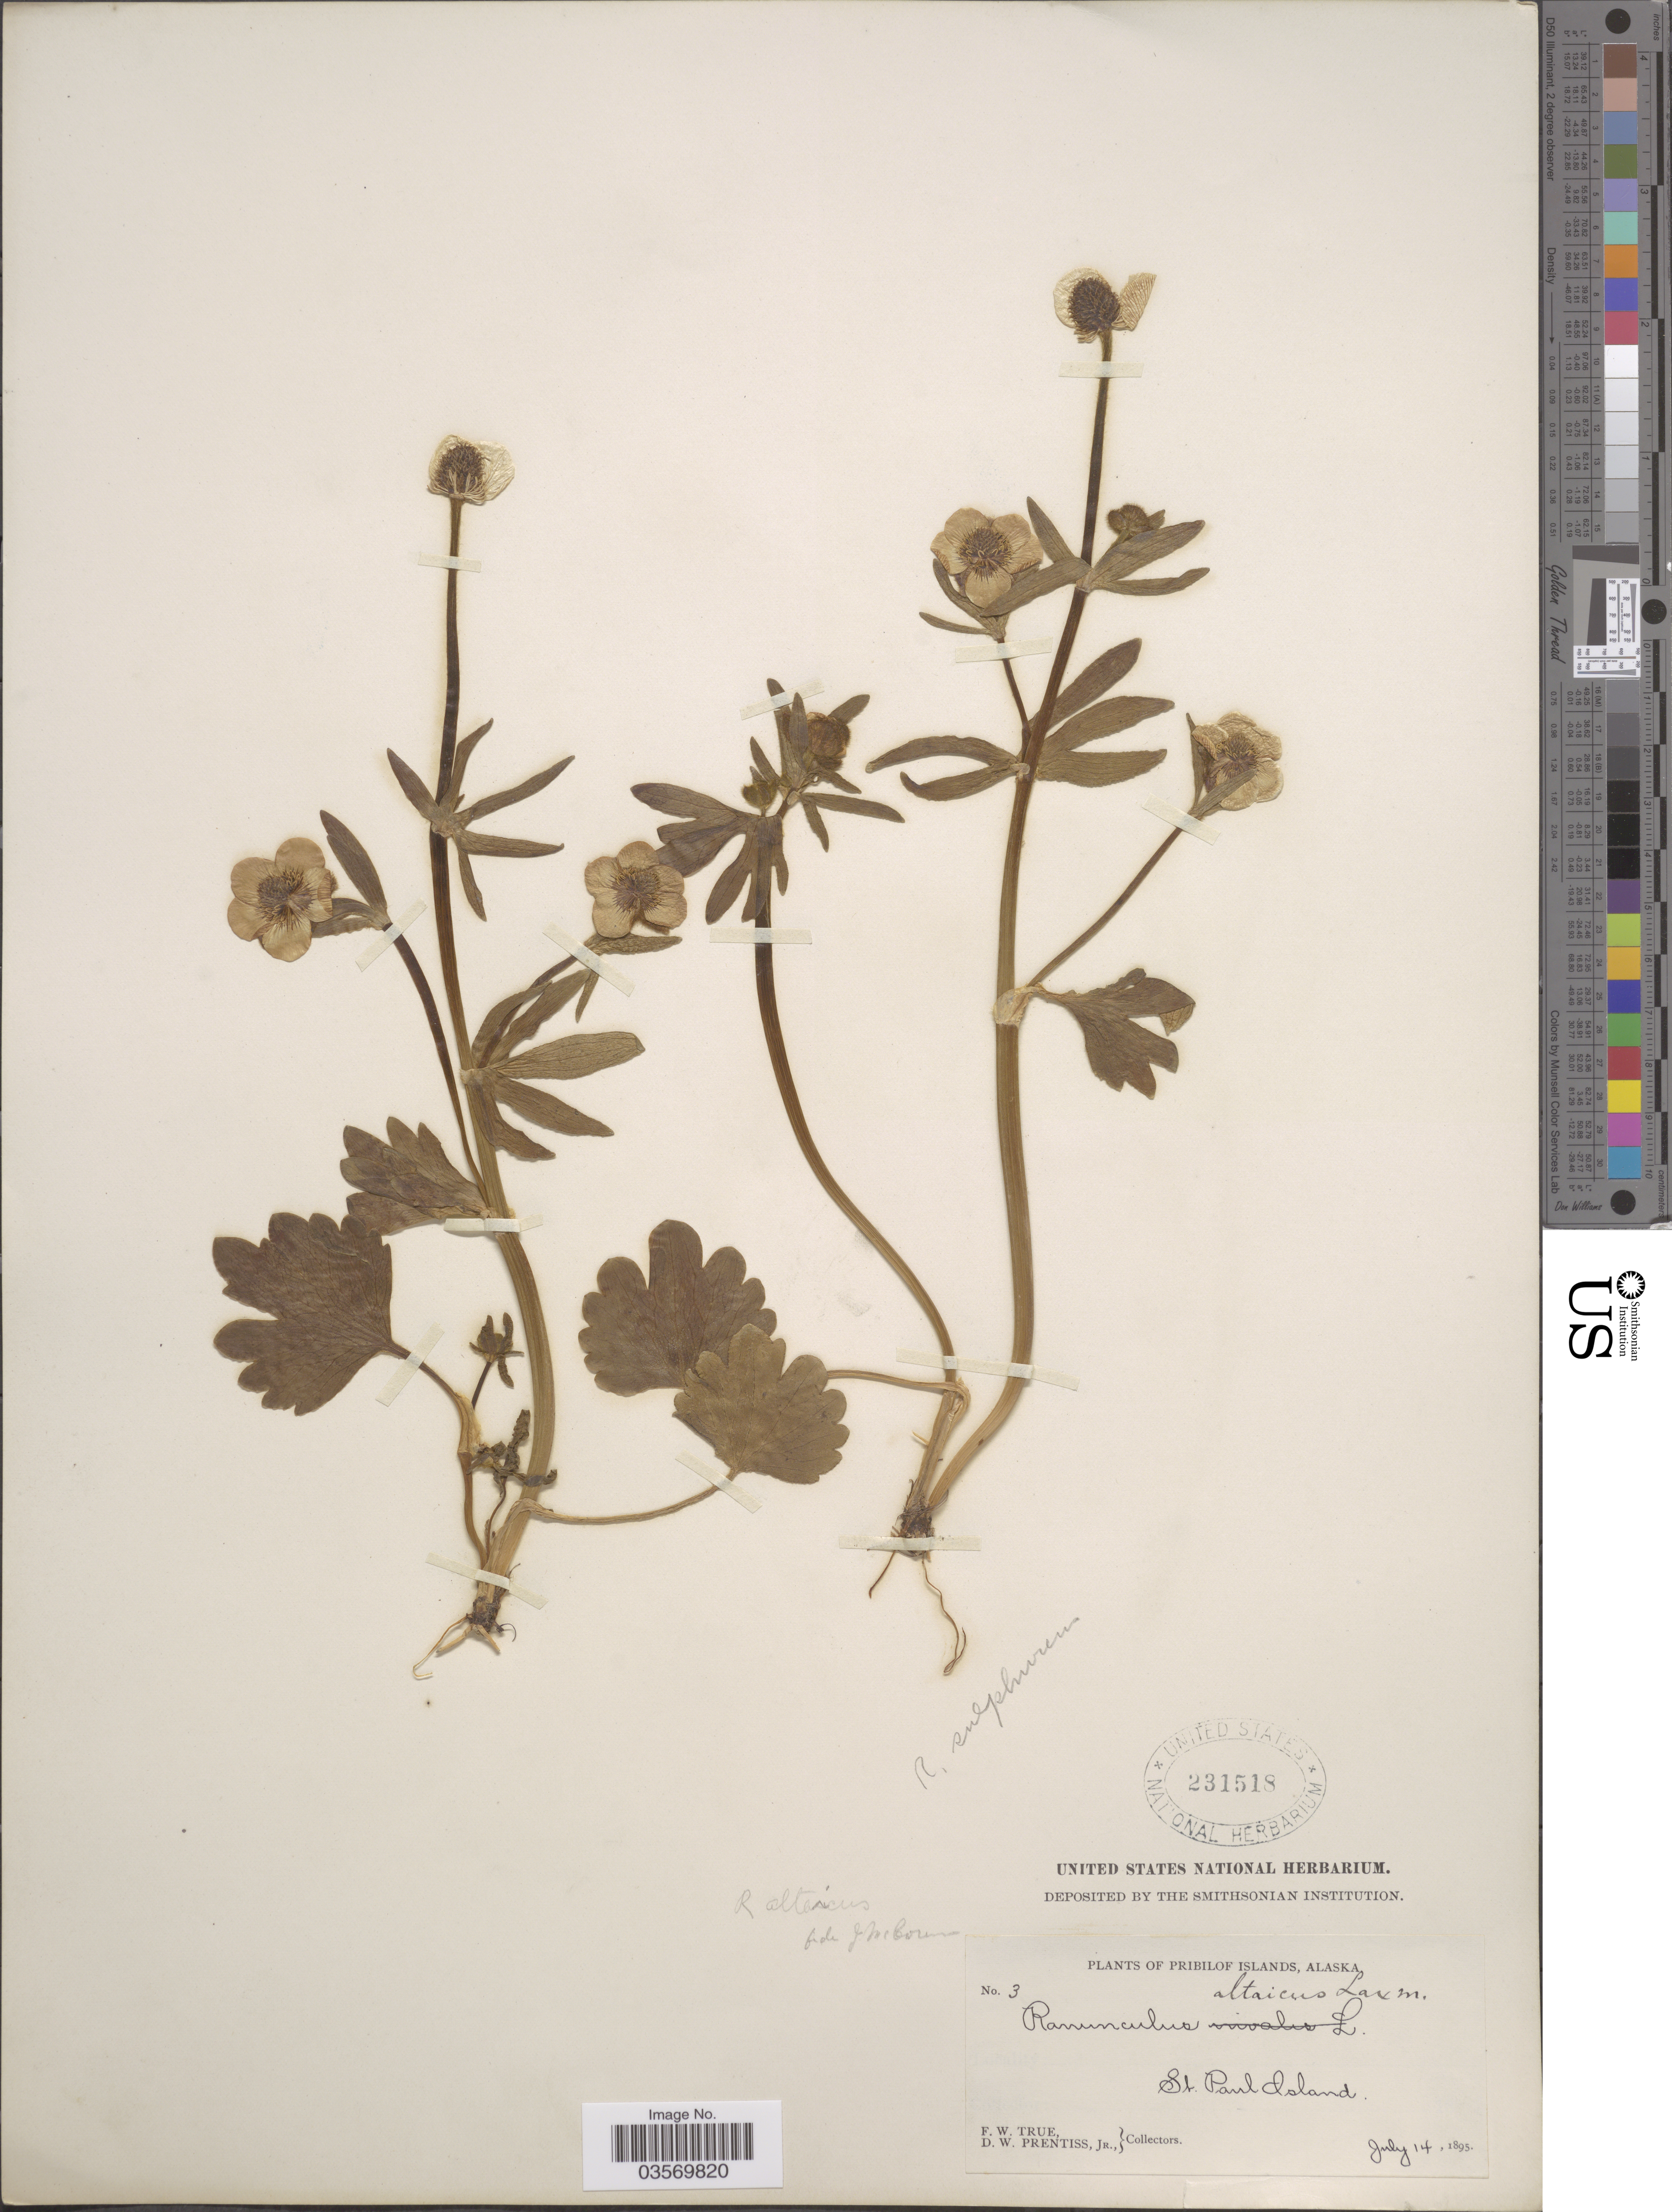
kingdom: Plantae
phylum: Tracheophyta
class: Magnoliopsida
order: Ranunculales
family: Ranunculaceae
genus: Ranunculus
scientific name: Ranunculus sulphureus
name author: Sol.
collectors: F. True & D. Prentiss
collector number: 3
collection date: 1895-07-14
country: United States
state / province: Alaska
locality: Pribilof Islands. St. Paul Island.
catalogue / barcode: US 231518